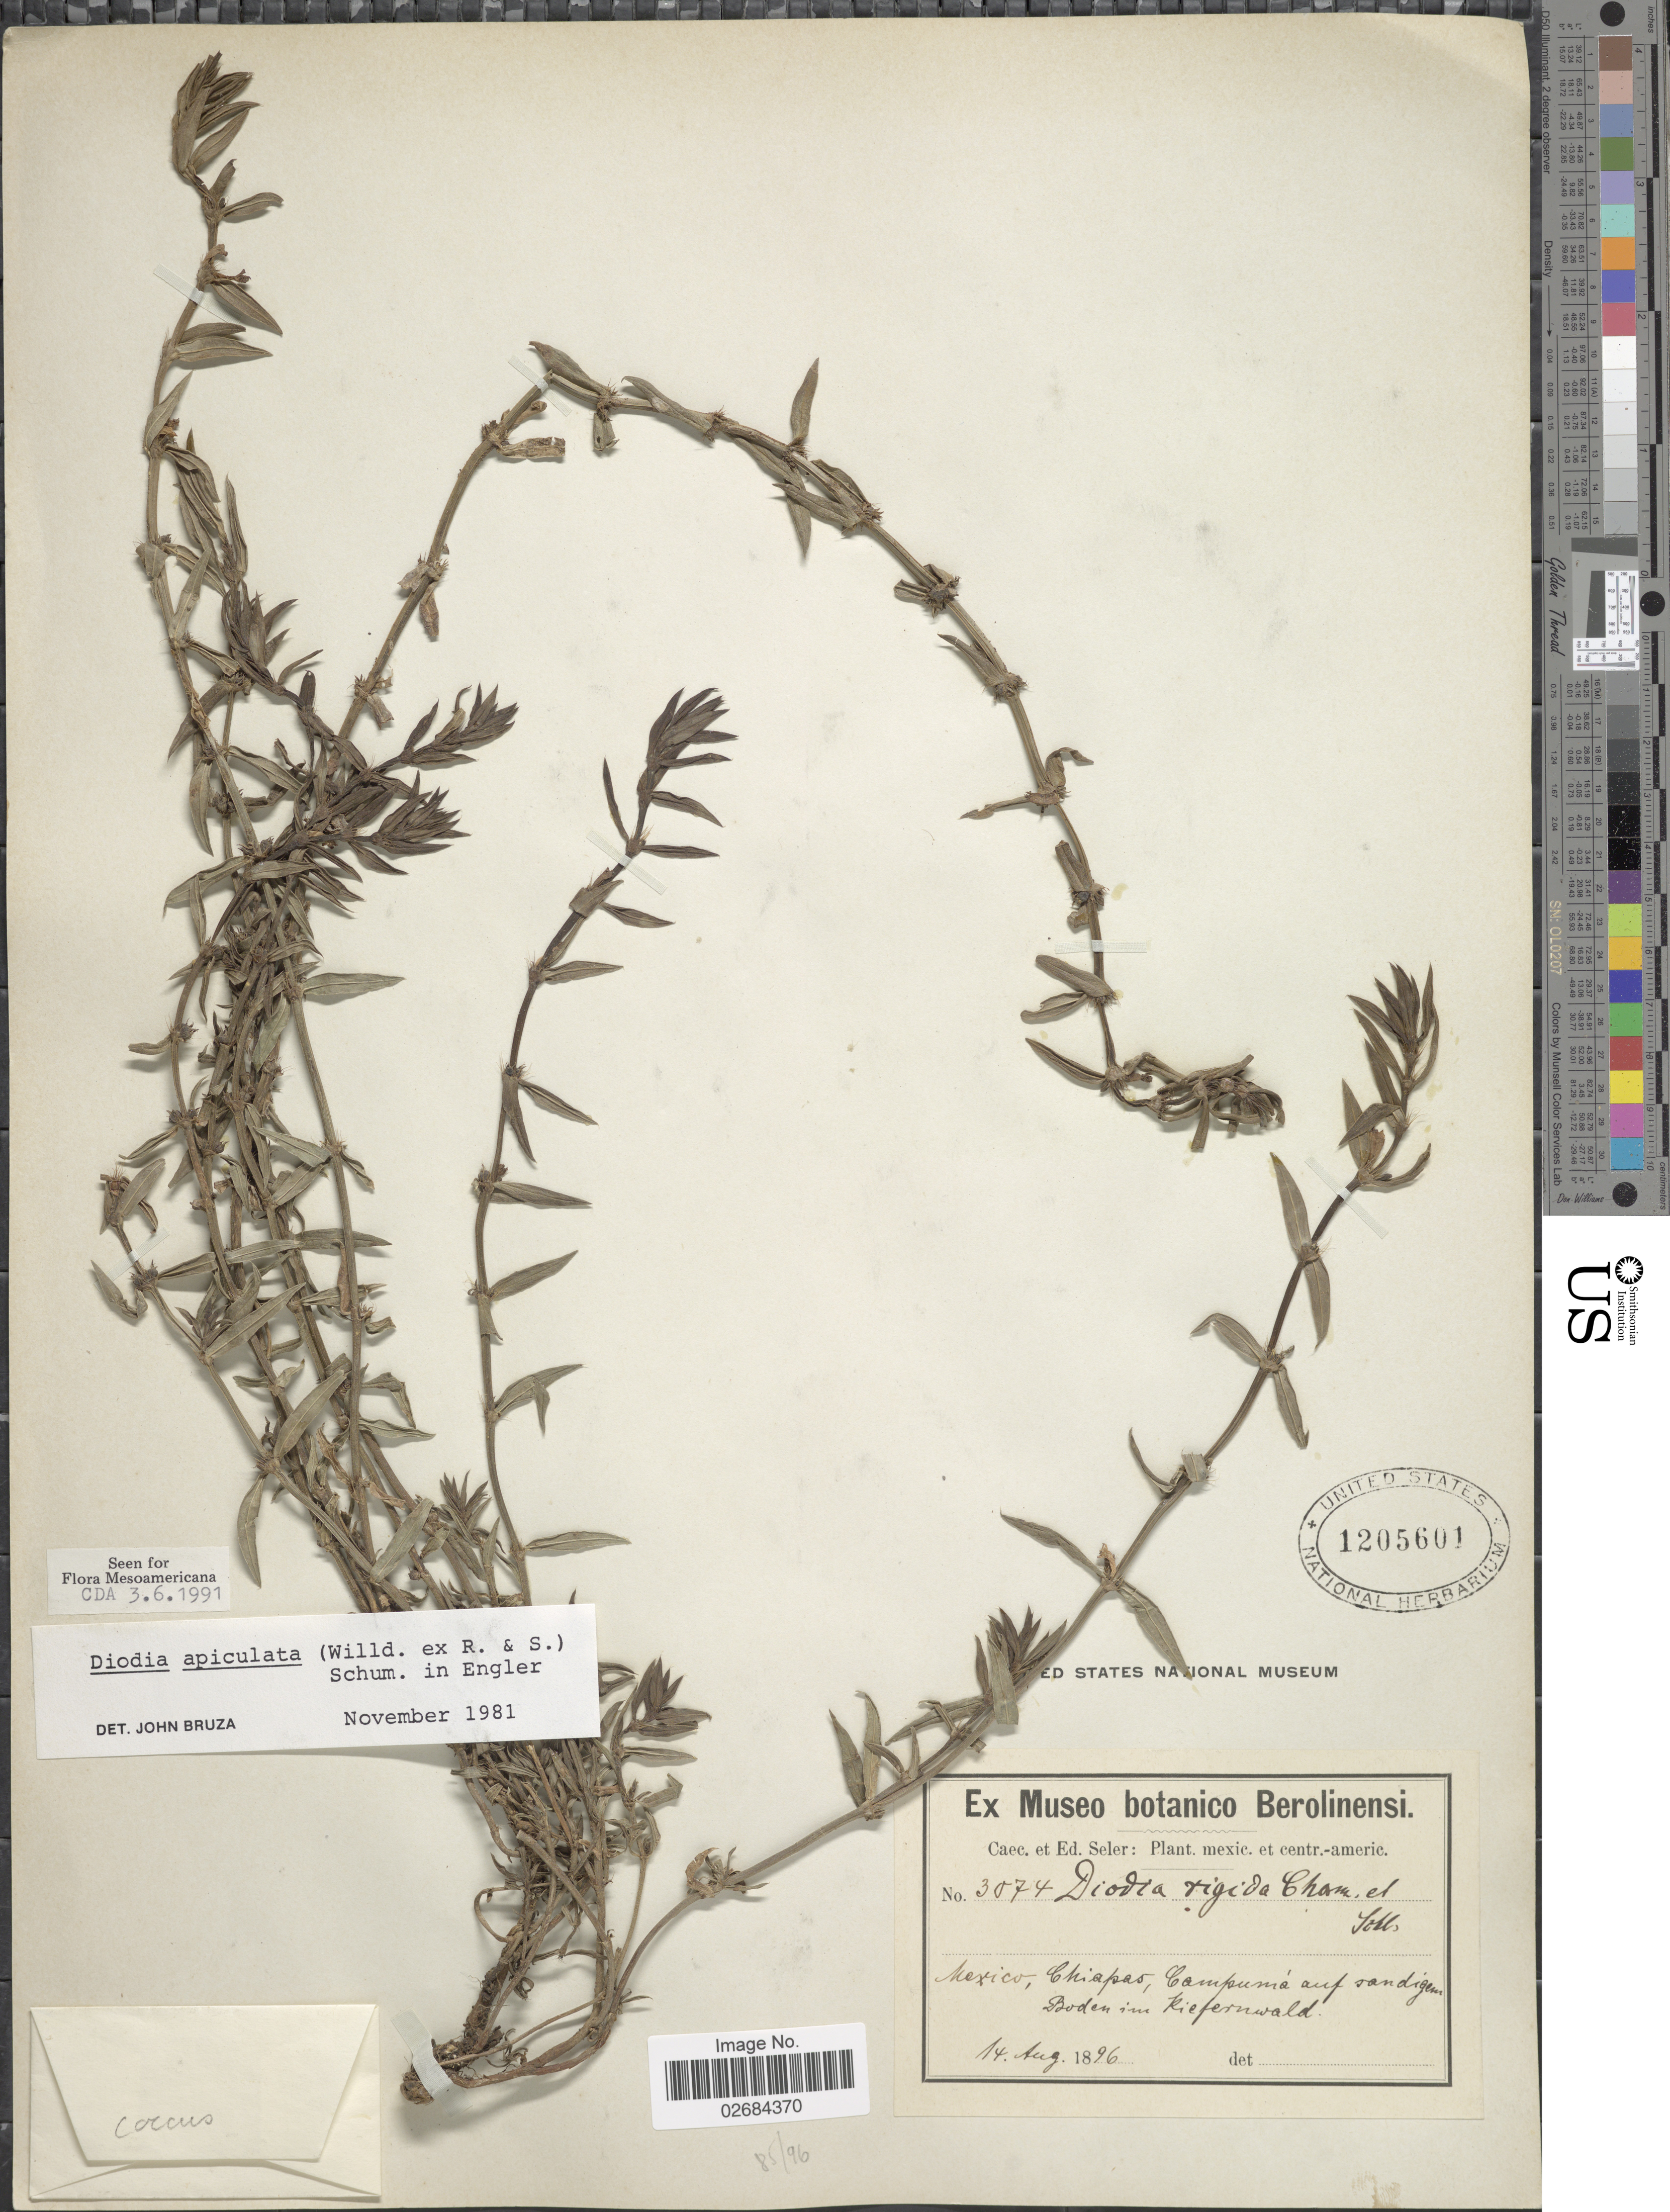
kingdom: Plantae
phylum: Tracheophyta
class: Magnoliopsida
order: Gentianales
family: Rubiaceae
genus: Diodia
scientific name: Diodia apiculata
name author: (Willd. ex Roem. & Schult.) K. Schum.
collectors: ex Caec. et Ed Seler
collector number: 3074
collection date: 1896-08-14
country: Mexico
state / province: Chiapas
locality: Mexic. et centr.-americ. Campunia auf sandigem Boden im Kiefernwald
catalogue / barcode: US 1205601